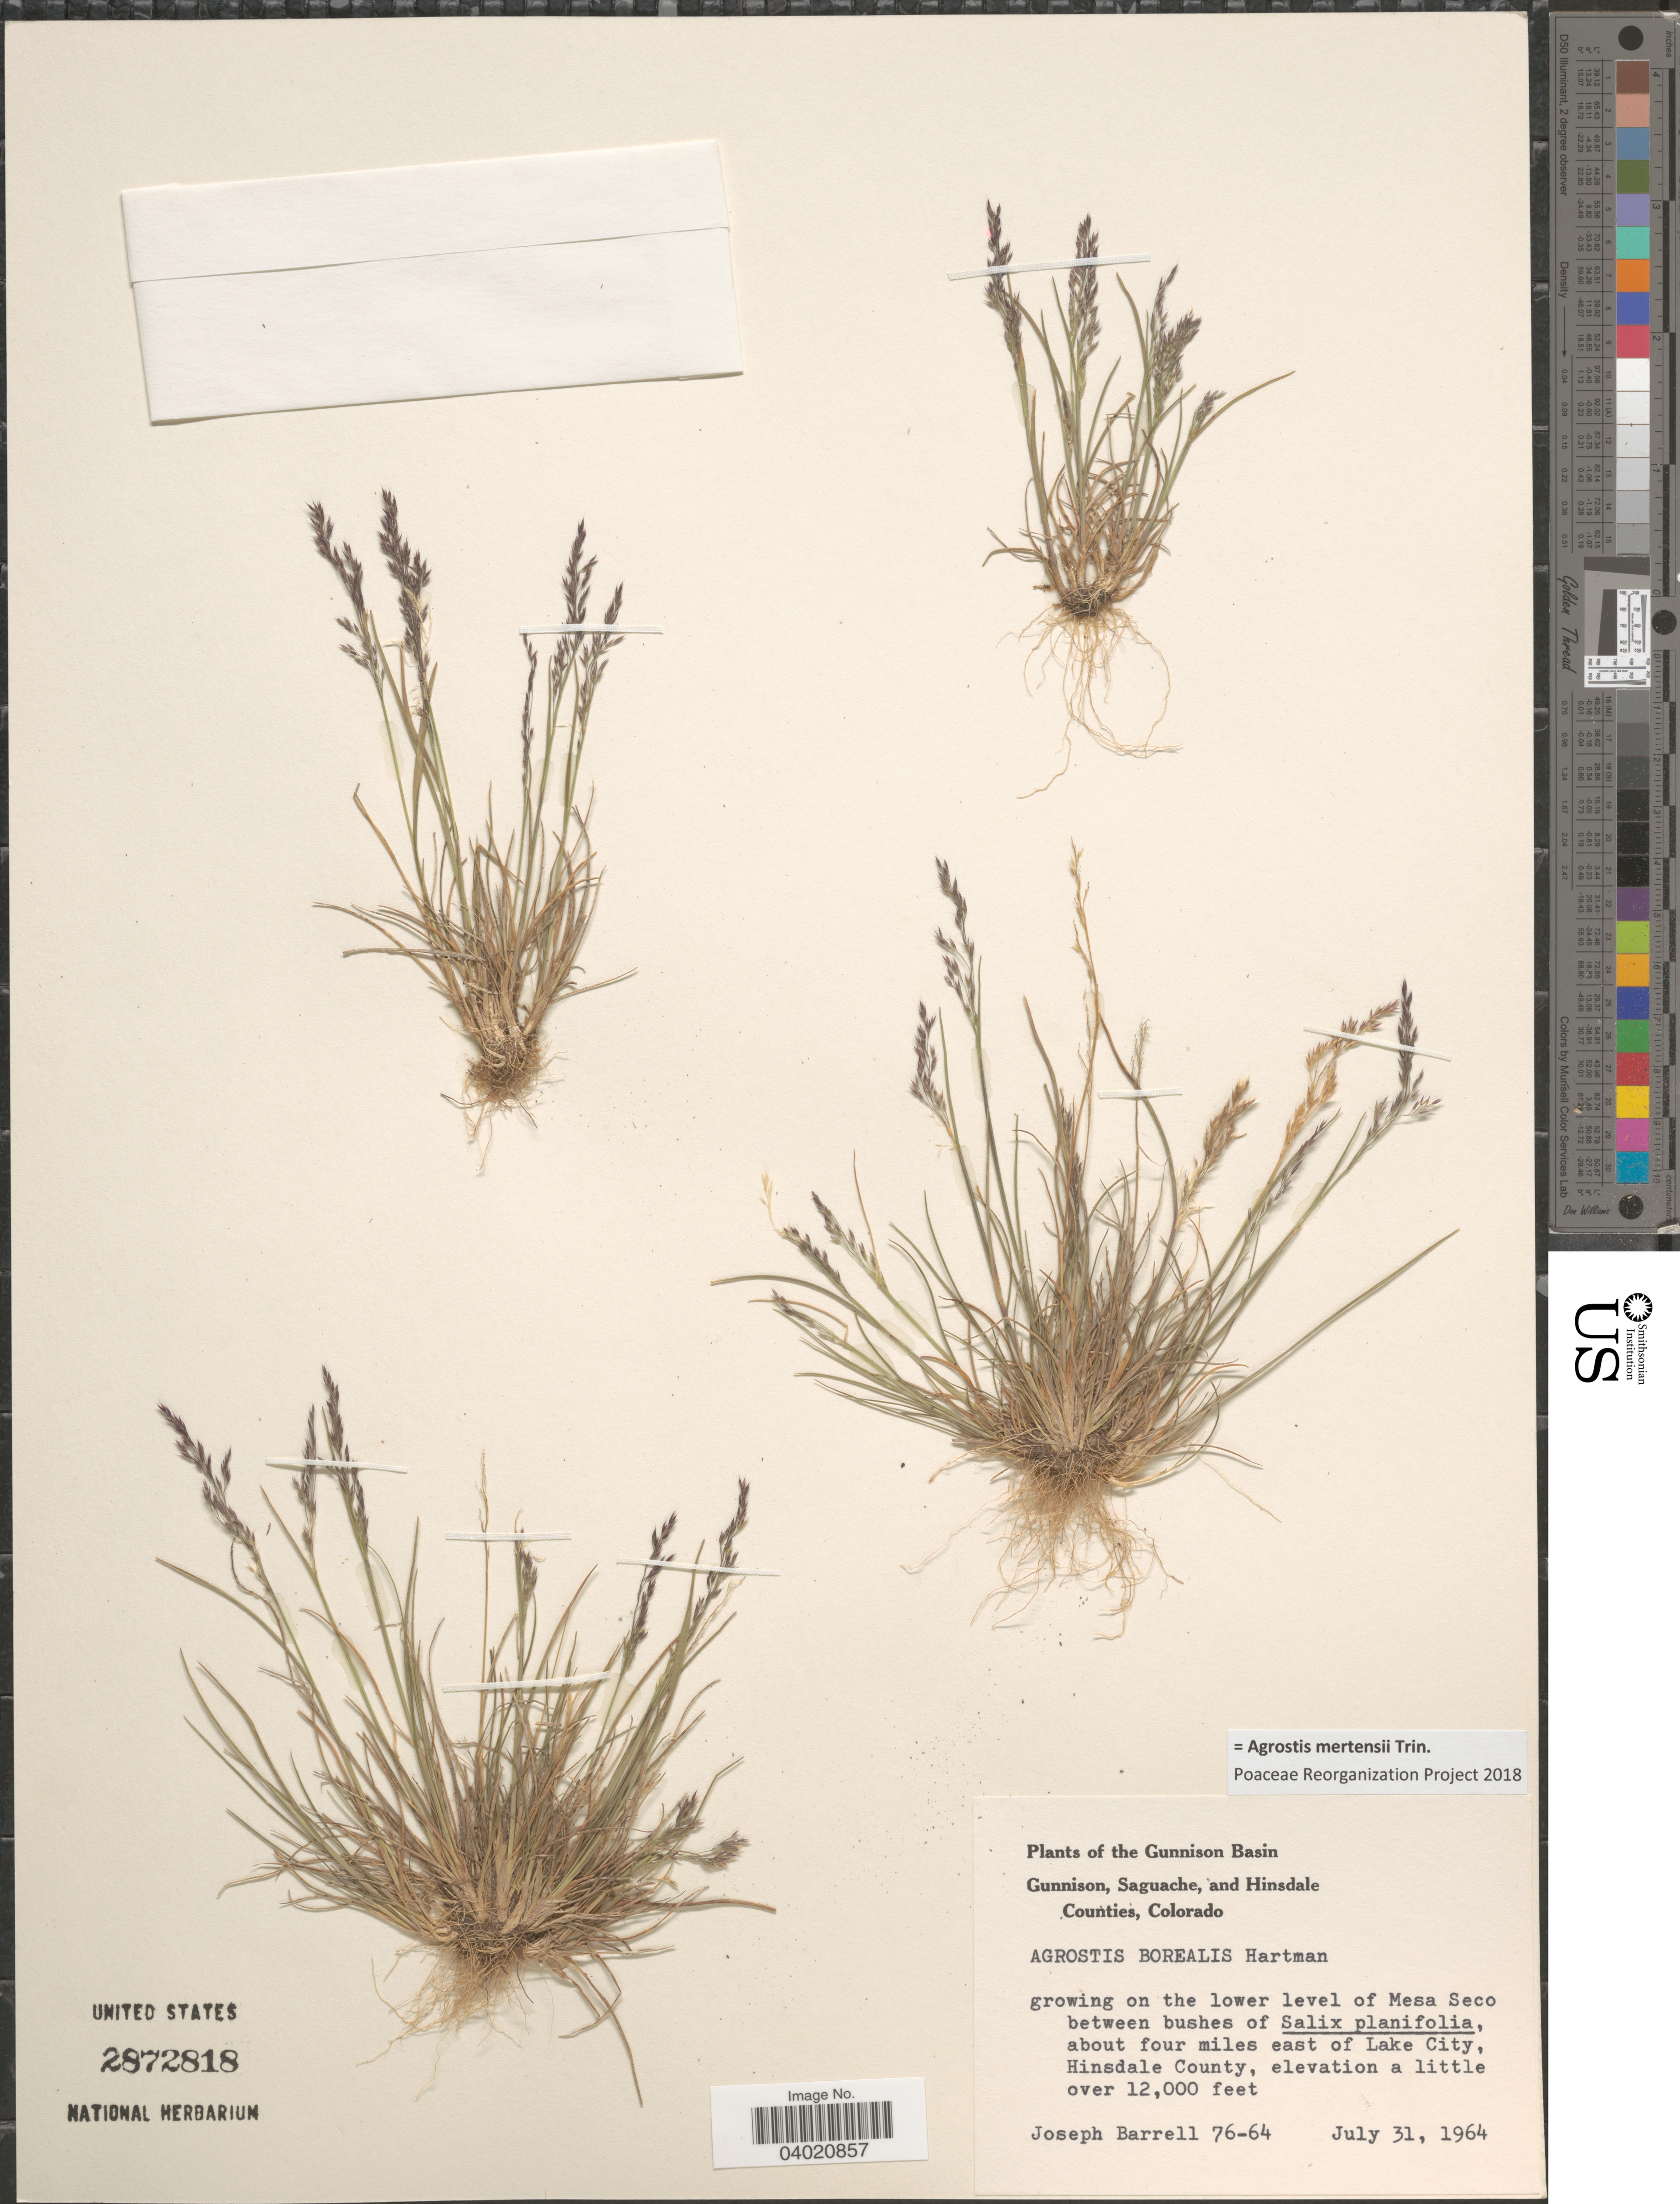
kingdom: Plantae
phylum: Tracheophyta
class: Liliopsida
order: Poales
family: Poaceae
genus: Agrostis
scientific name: Agrostis mertensii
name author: Trin.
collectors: J. Barrell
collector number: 76-64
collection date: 1964-07-31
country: United States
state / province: Colorado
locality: Hinsdale. Growin on the lower level of Mesa Seco, about four miles east of Lake City, Hinsdale County.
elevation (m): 3658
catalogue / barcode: US 2872818